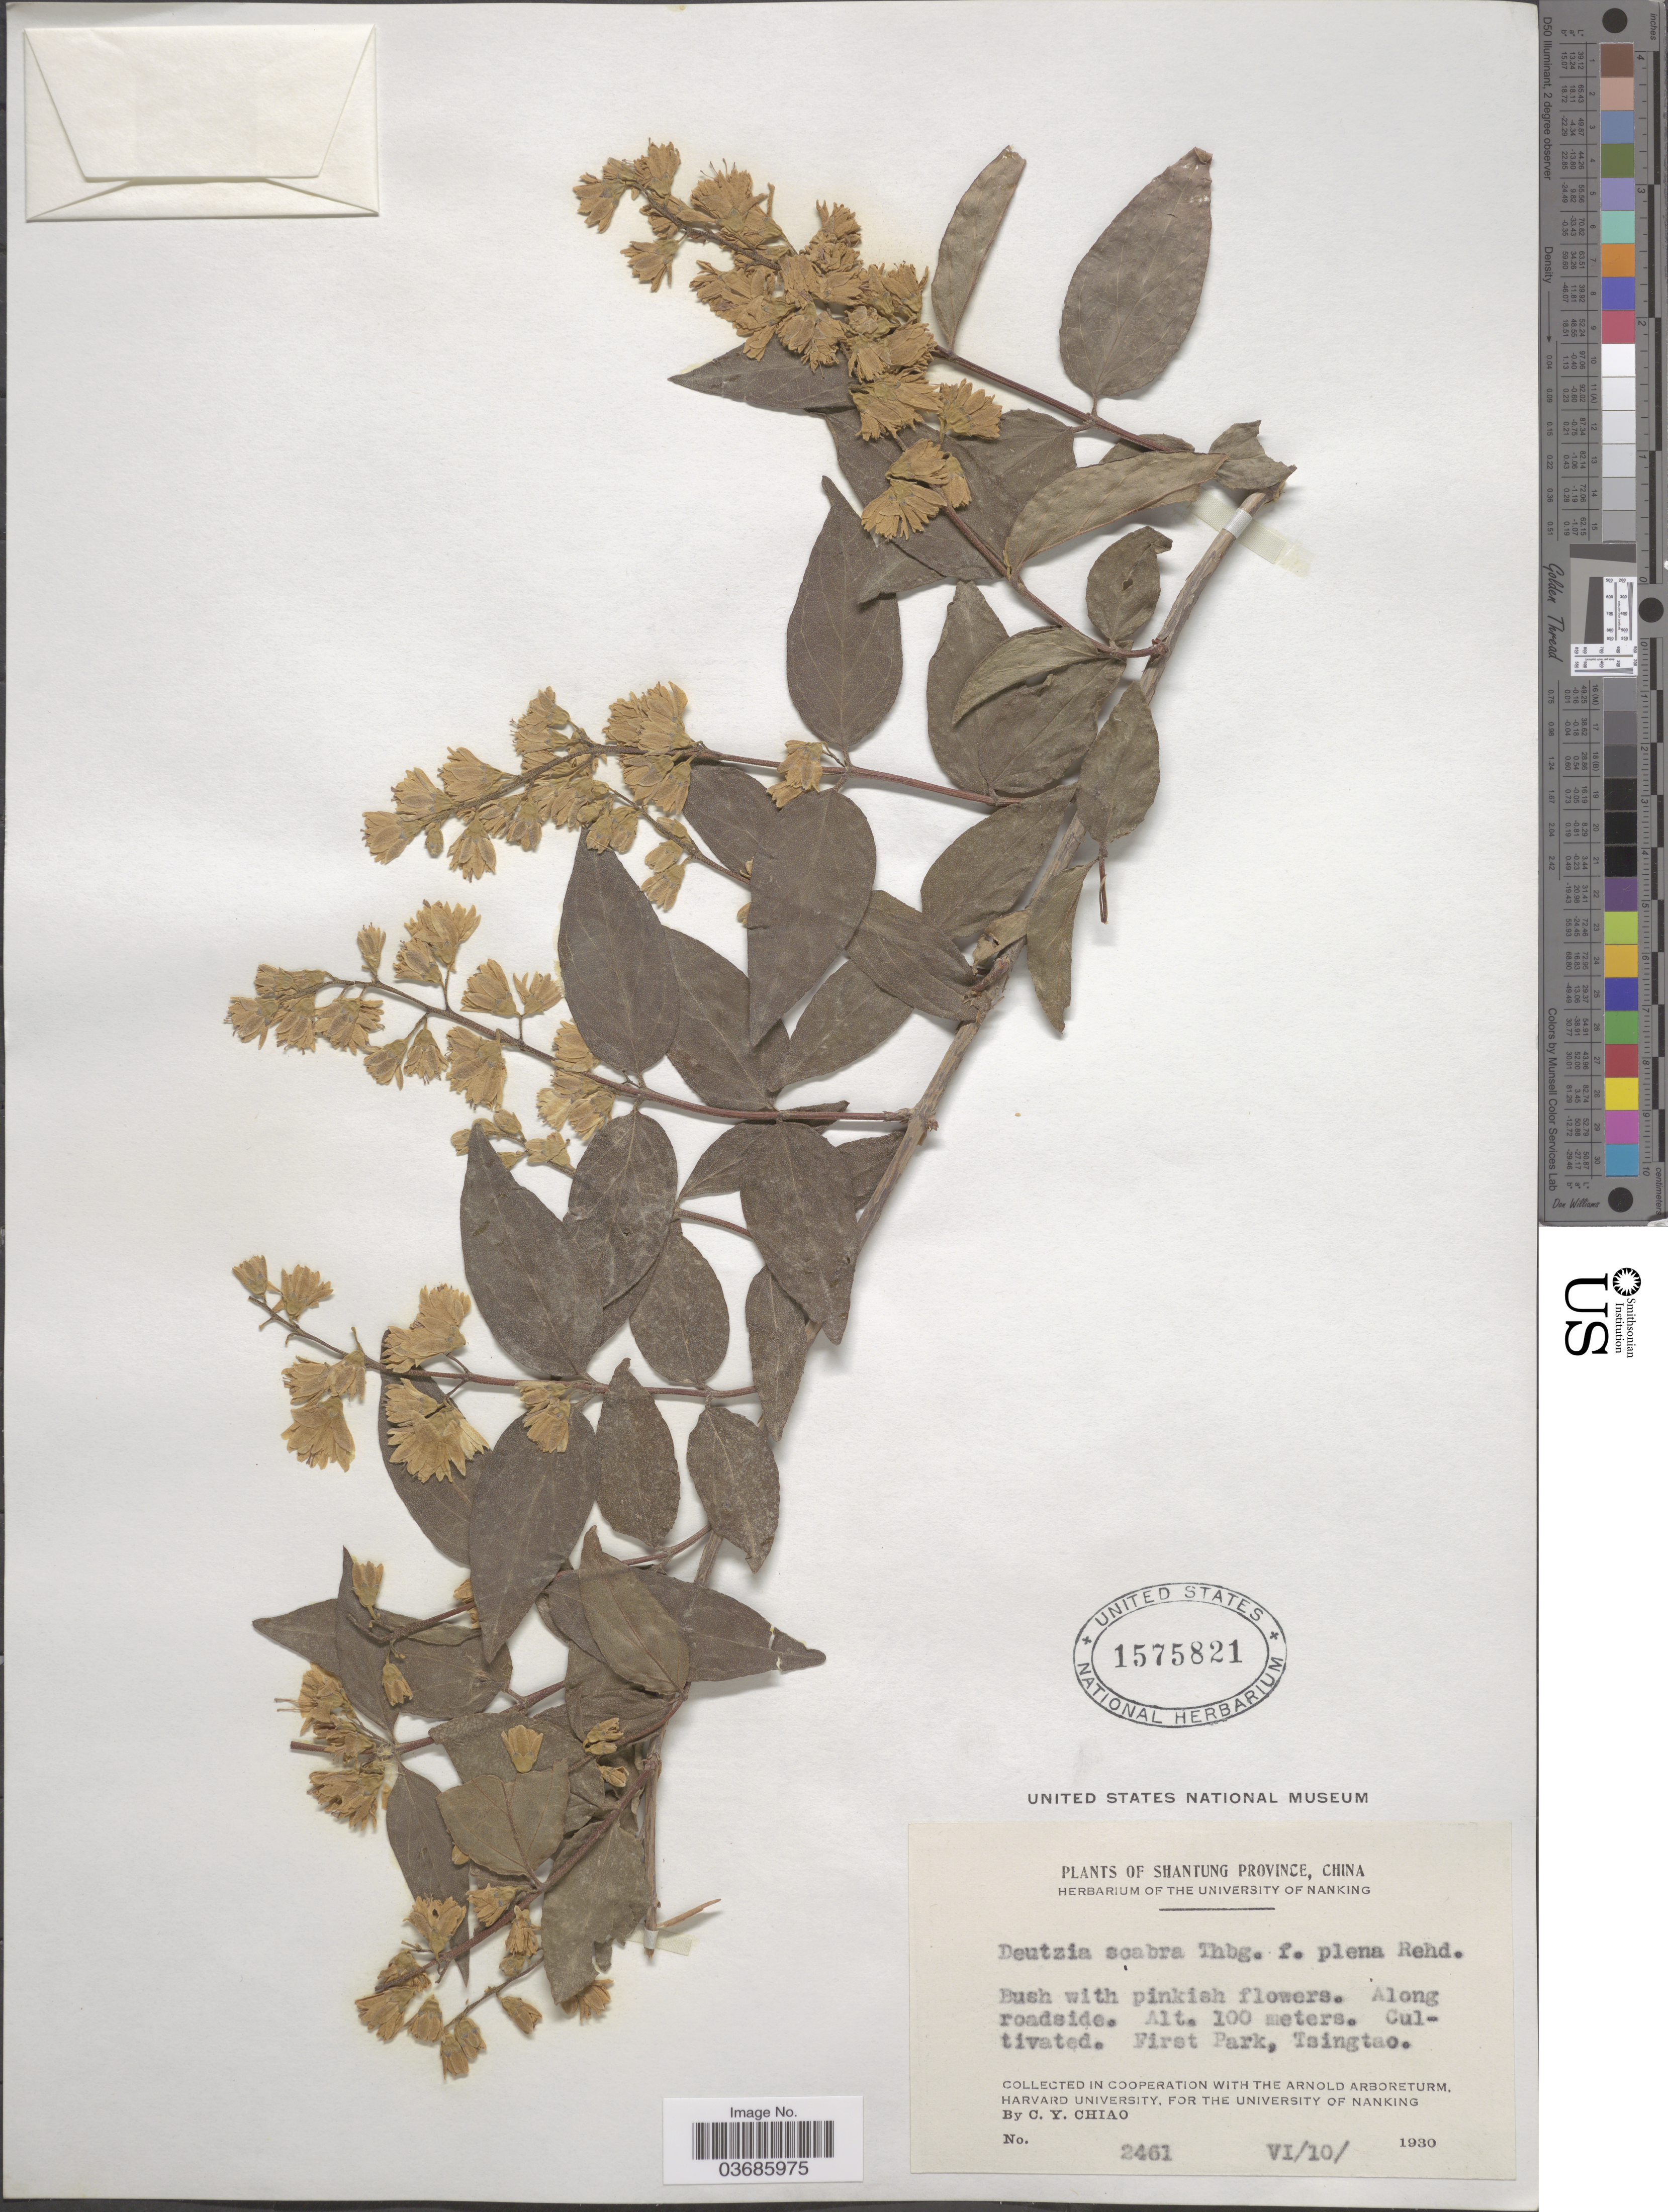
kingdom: Plantae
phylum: Tracheophyta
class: Magnoliopsida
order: Cornales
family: Hydrangeaceae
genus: Deutzia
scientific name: Deutzia scabra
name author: Thunb.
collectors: C. Y. Chiao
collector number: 2461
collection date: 1930-06-10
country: China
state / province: Shandong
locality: Shantung Province. First Park, Tsingtao.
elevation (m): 100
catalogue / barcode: US 1575821